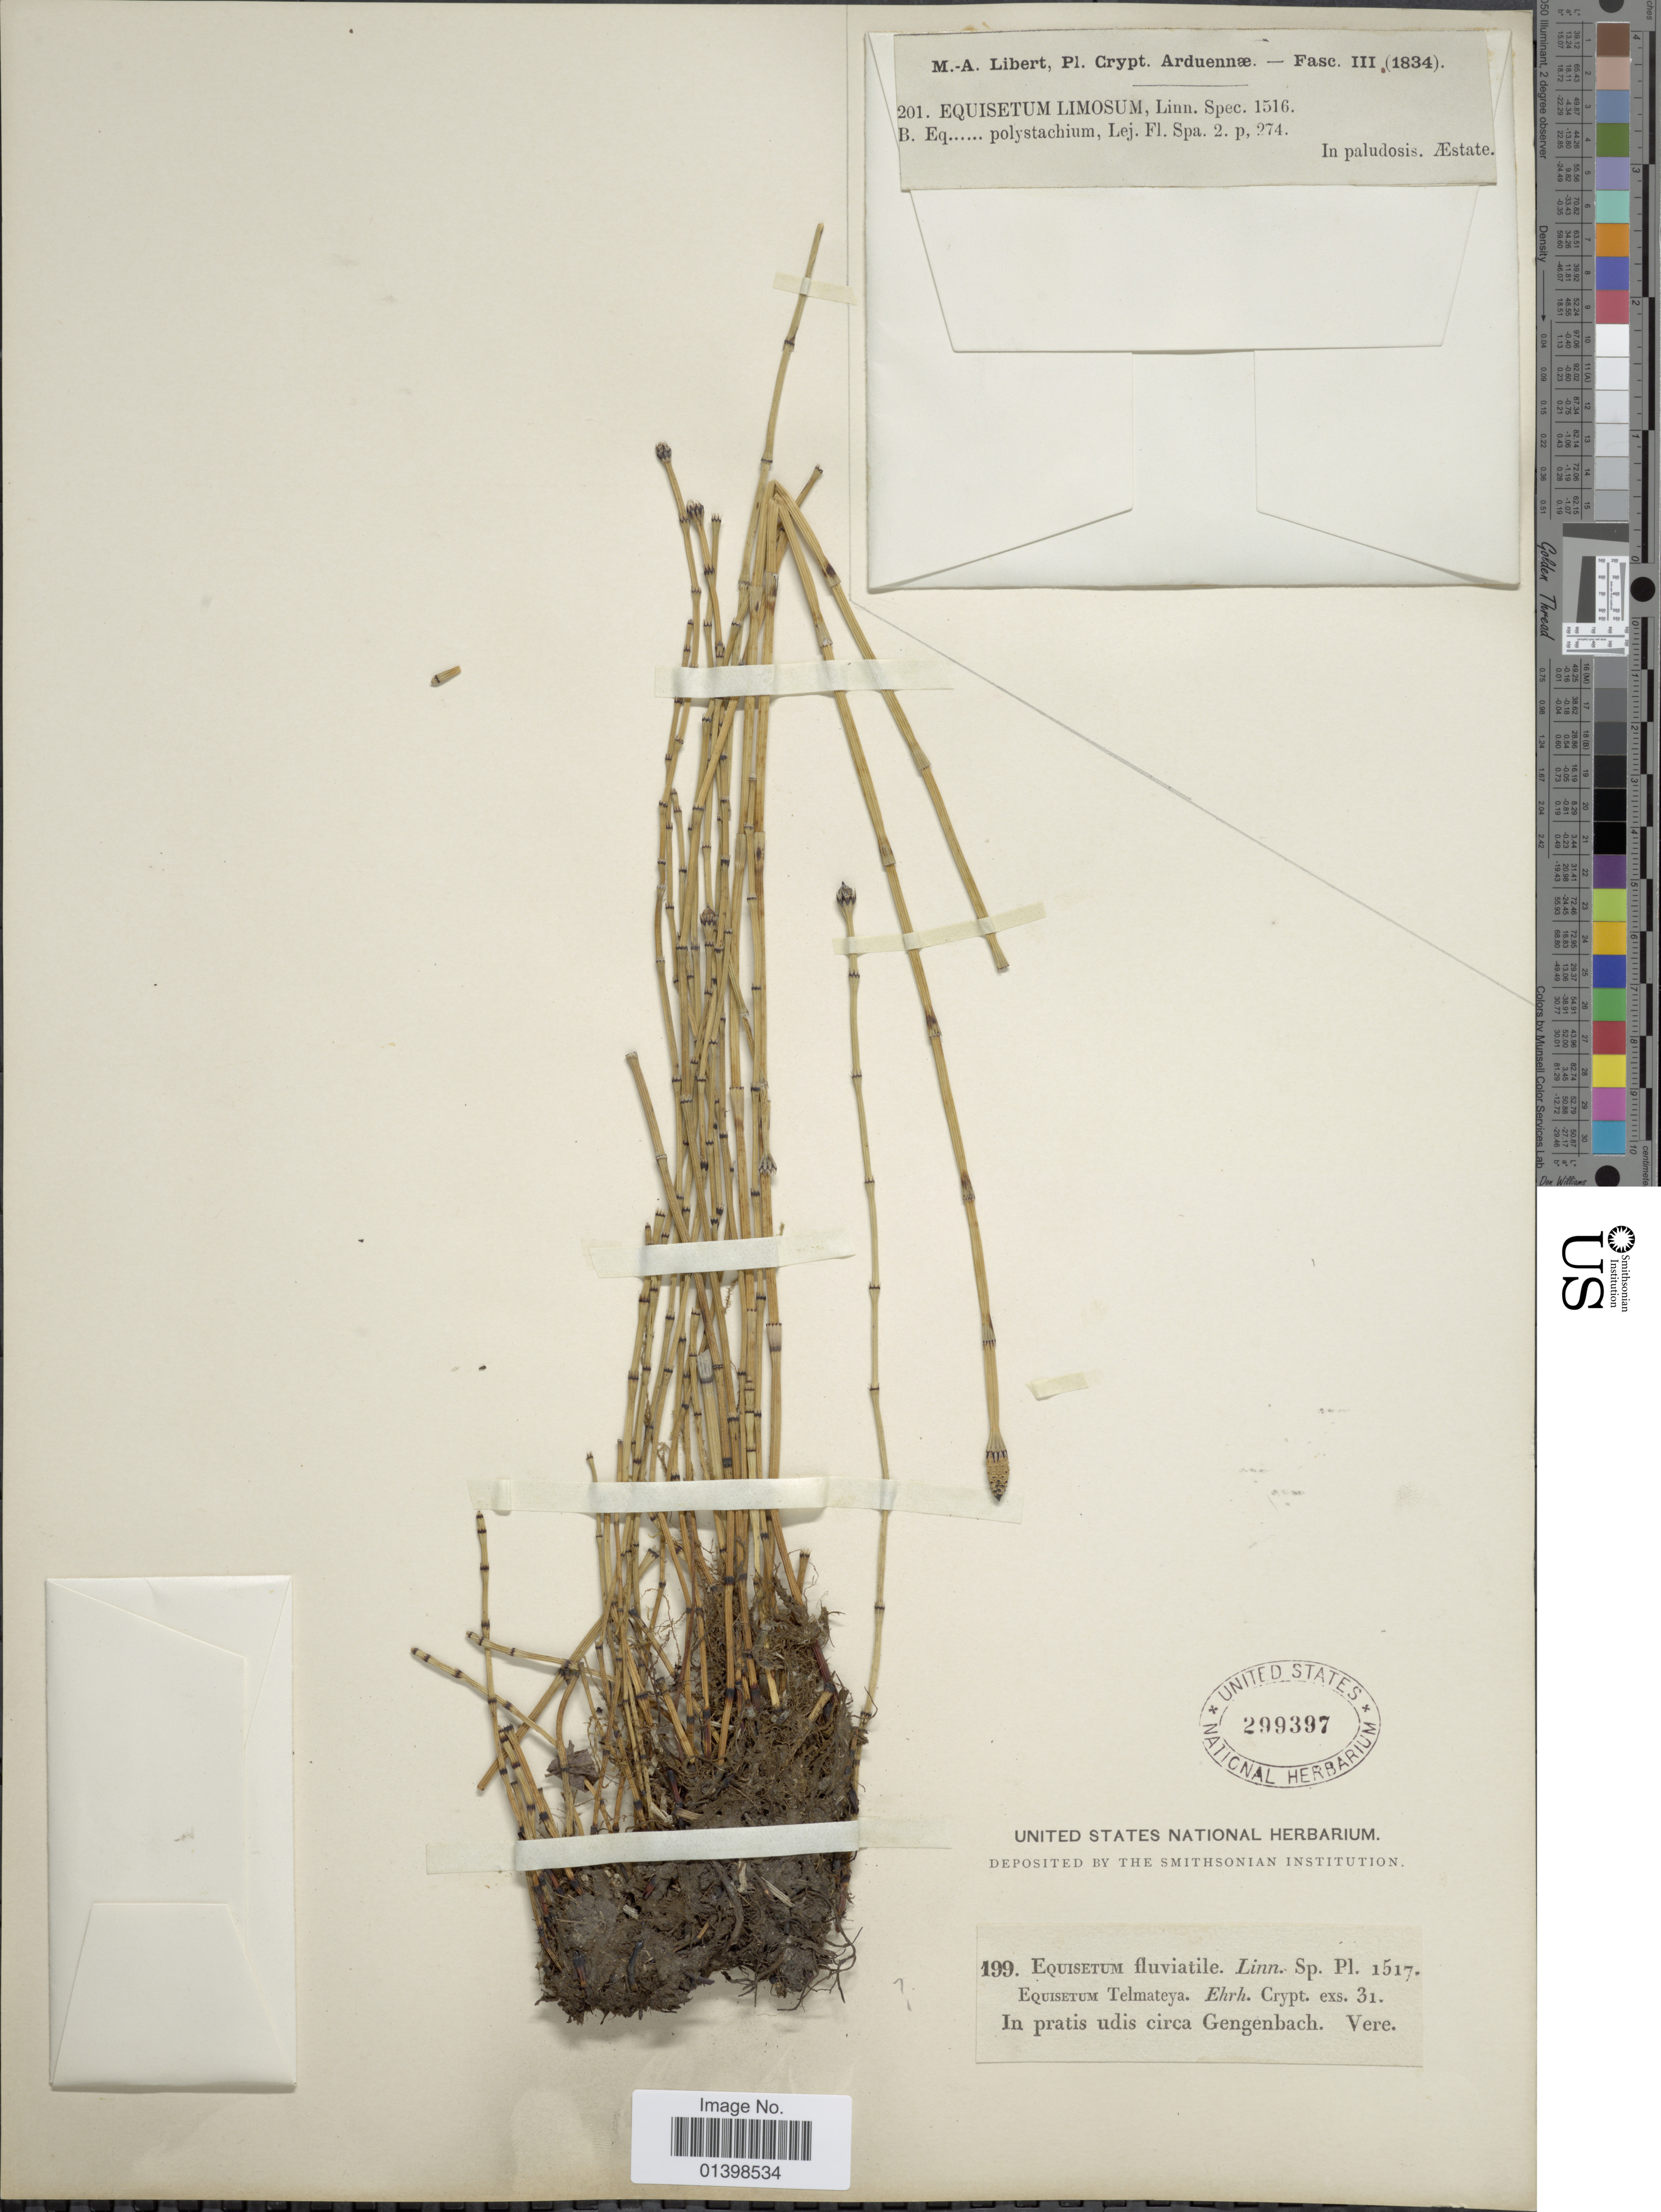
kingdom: Plantae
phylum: Tracheophyta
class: Polypodiopsida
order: Equisetales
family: Equisetaceae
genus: Equisetum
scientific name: Equisetum fluviatile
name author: L.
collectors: M. Libert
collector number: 201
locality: In paludosis. æstate